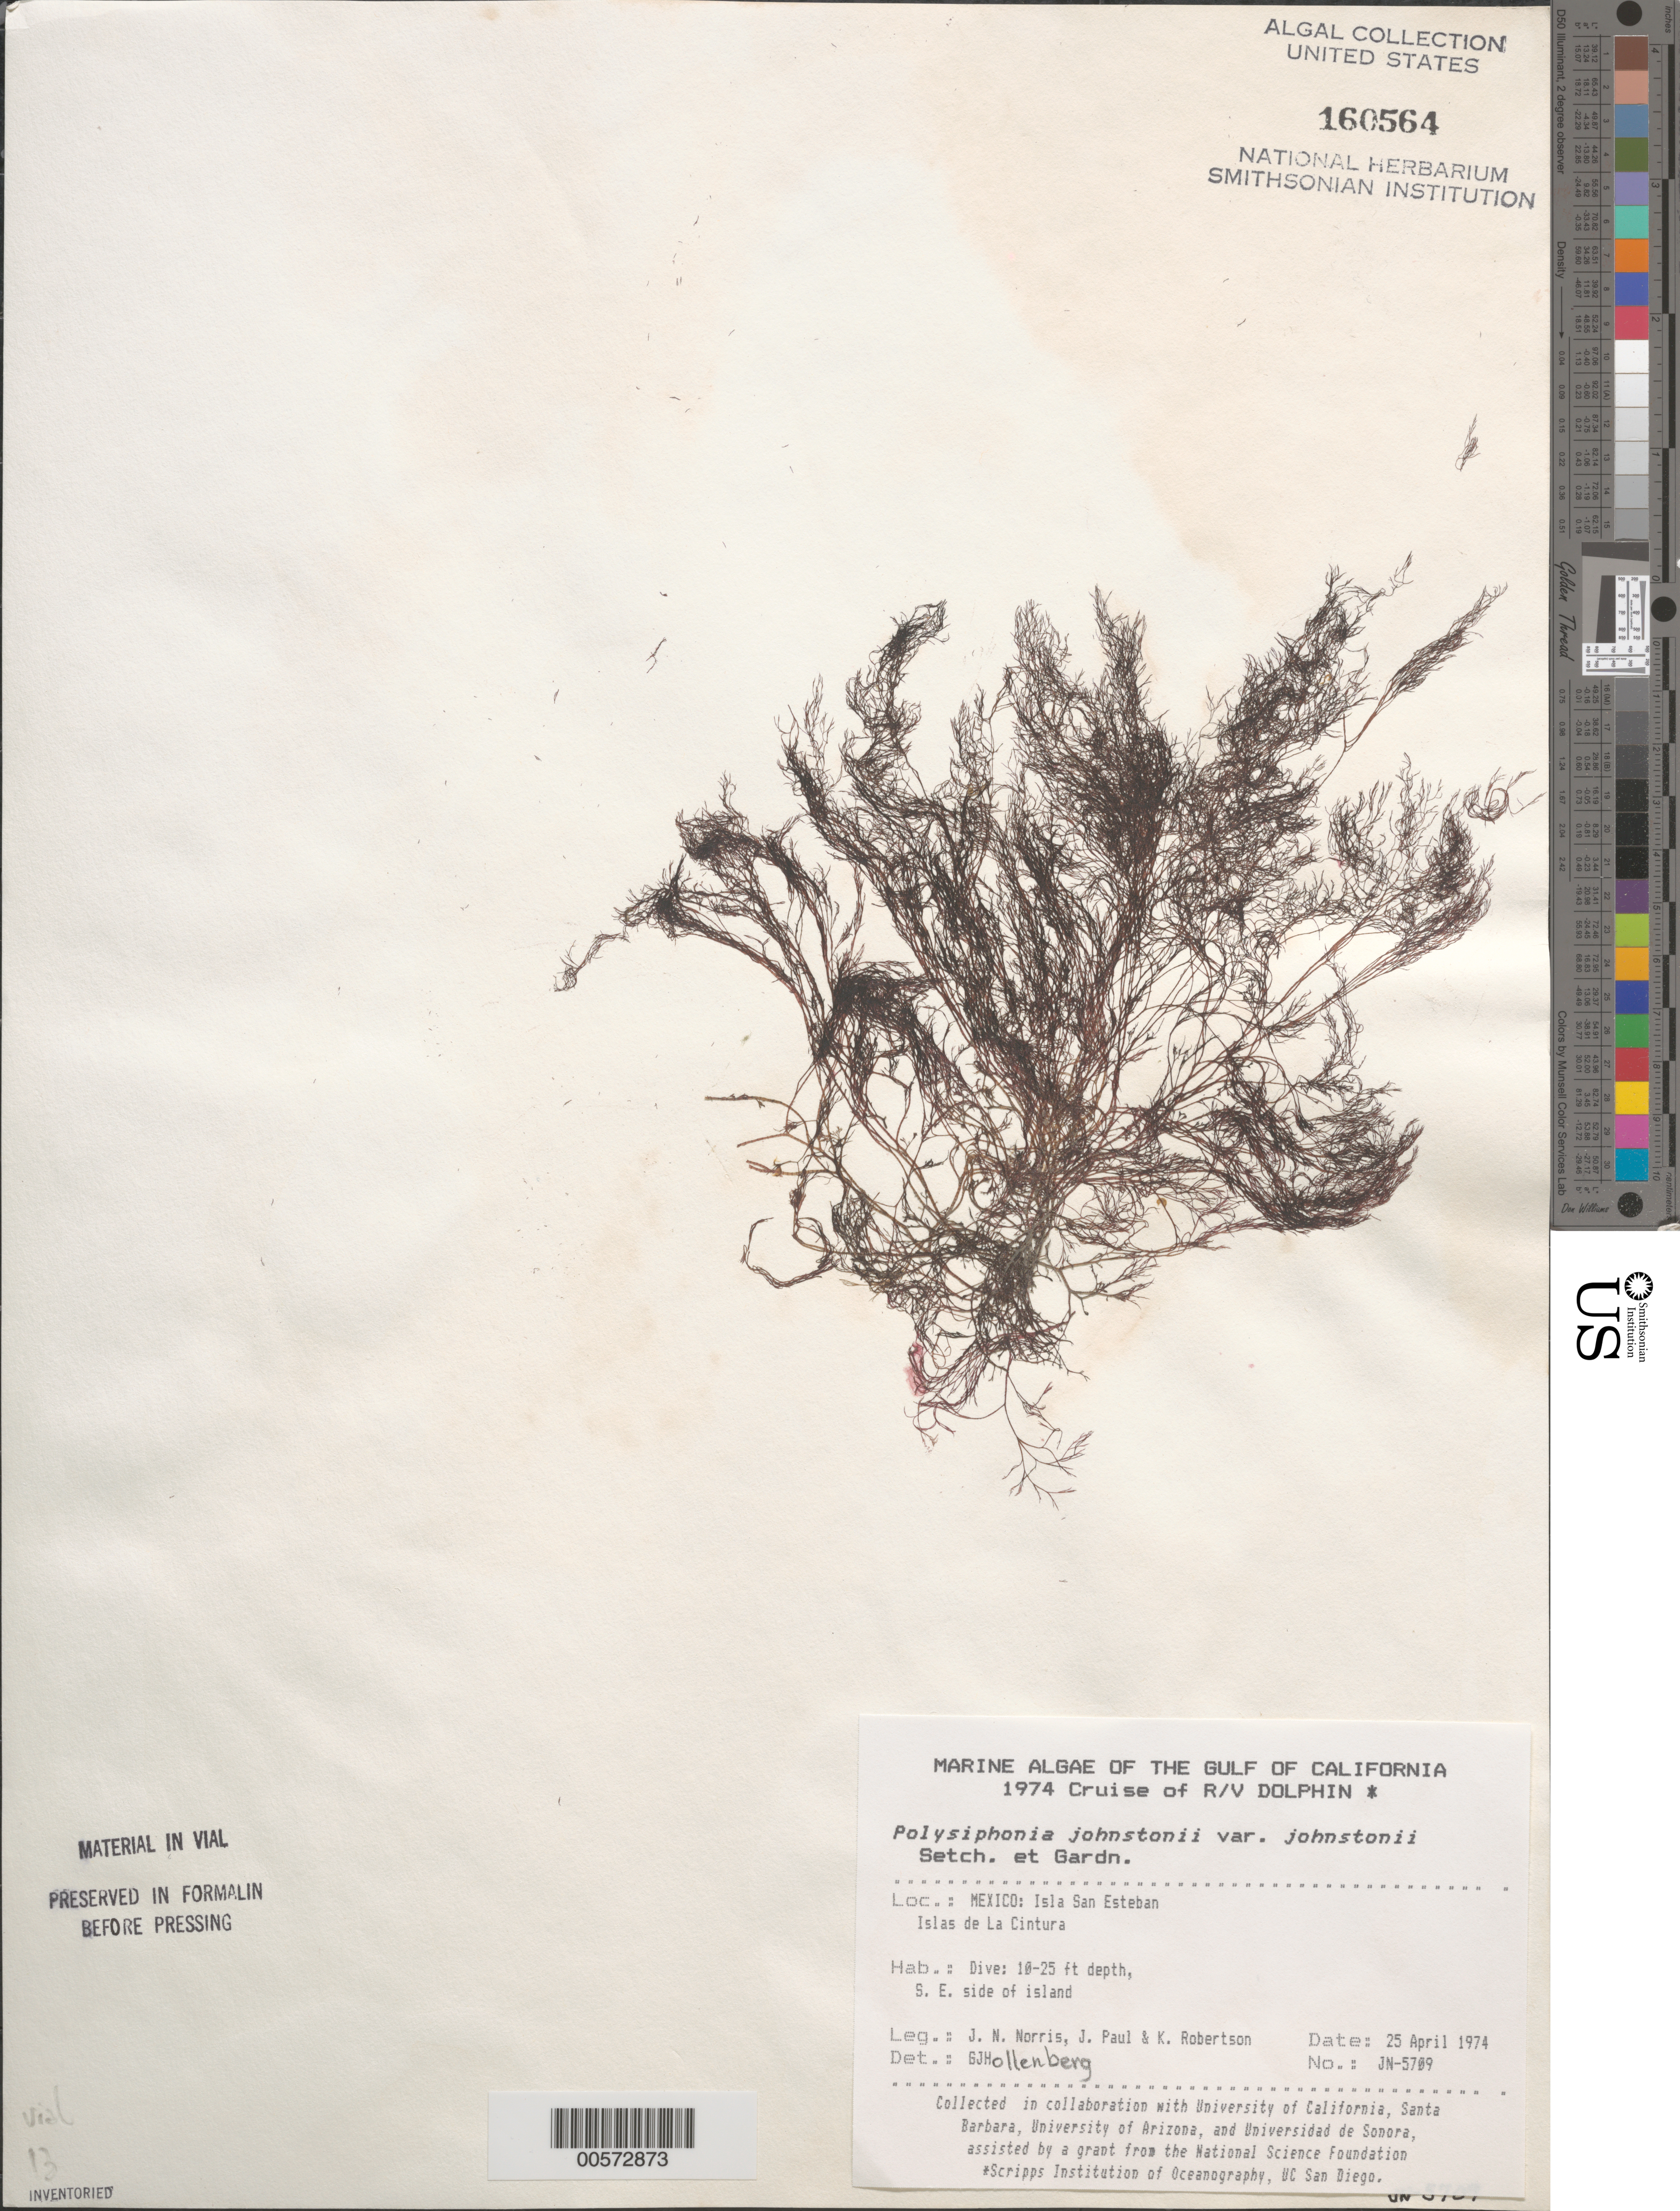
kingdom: Plantae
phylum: Rhodophyta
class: Florideophyceae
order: Ceramiales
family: Rhodomelaceae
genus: Melanothamnus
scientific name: Melanothamnus johnstonii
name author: (Setchell & N.L. Gardner) Diaz-Tapia & Maggs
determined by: Algae name updating Project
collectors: J. N. Norris, J. Paul & K. Robertson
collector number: JN-5709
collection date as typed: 25 Apr 1974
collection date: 1974-04-25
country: Mexico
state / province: Baja California Norte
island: Isla San Esteban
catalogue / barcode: US 160564